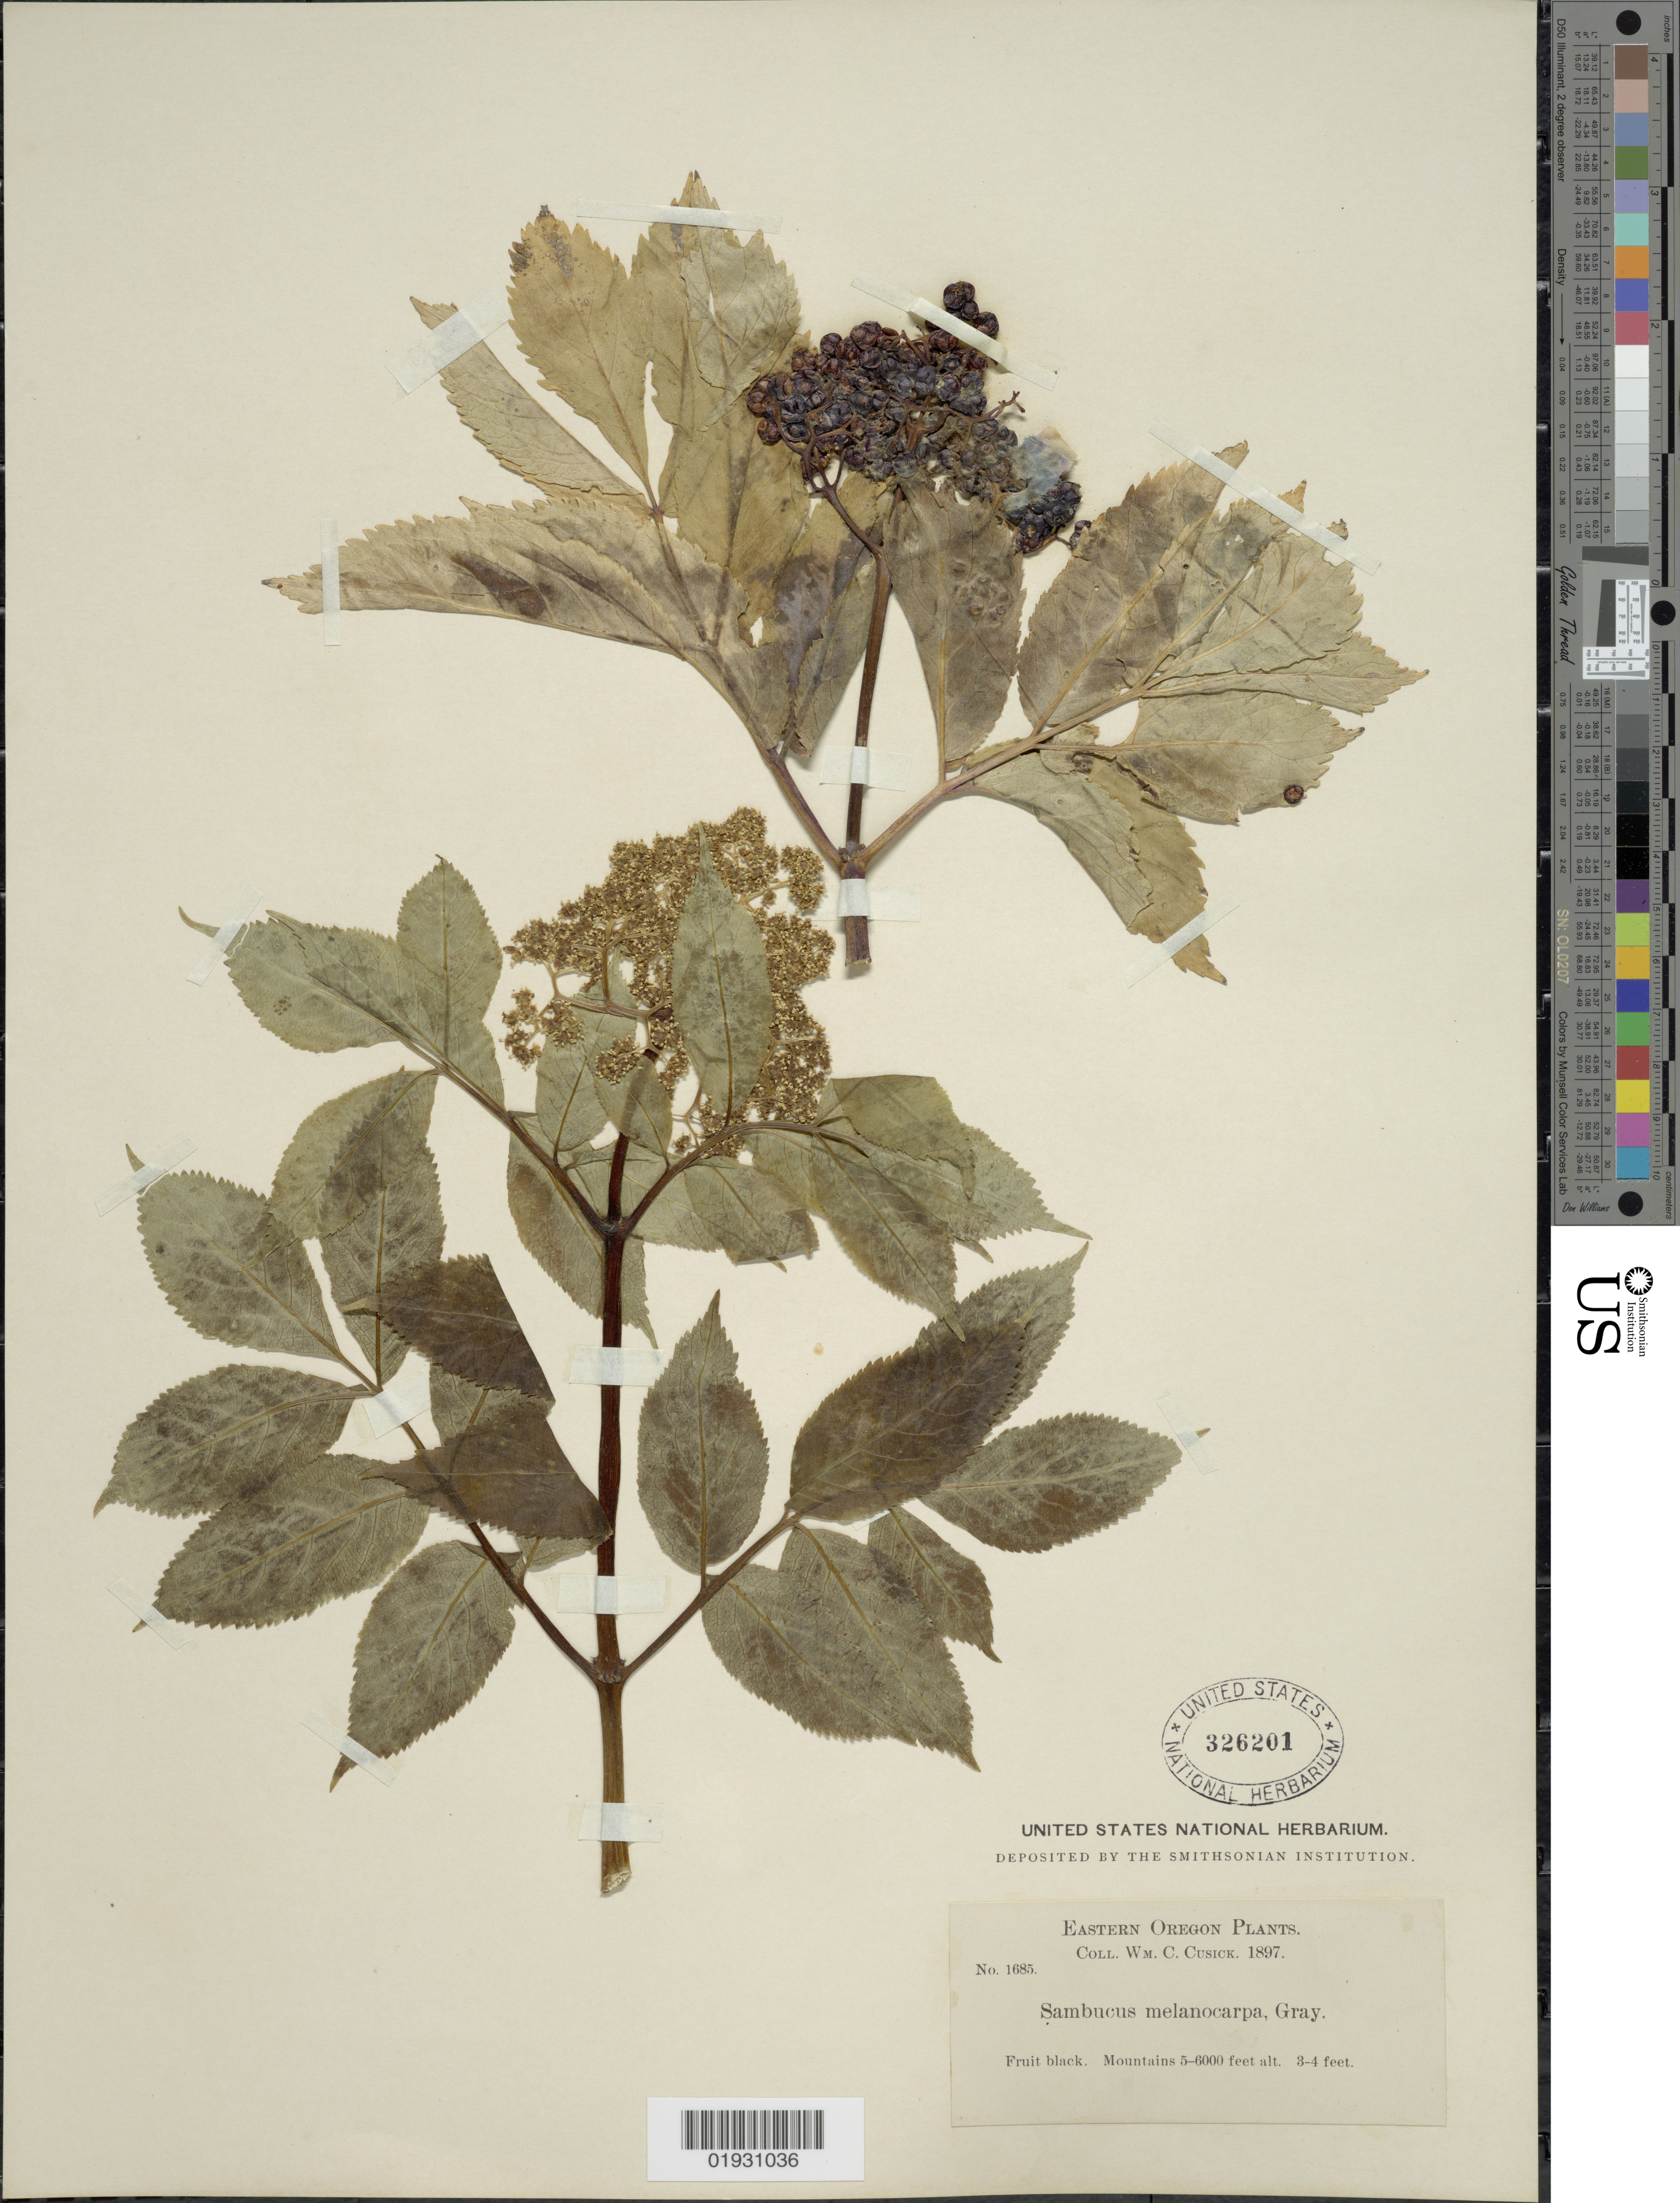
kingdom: Plantae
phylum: Tracheophyta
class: Magnoliopsida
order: Dipsacales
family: Viburnaceae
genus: Sambucus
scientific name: Sambucus melanocarpa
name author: A. Gray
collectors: W. C. Cusick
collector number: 1685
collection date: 1897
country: United States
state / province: Oregon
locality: Eastern Oregon.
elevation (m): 1524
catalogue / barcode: US 326201